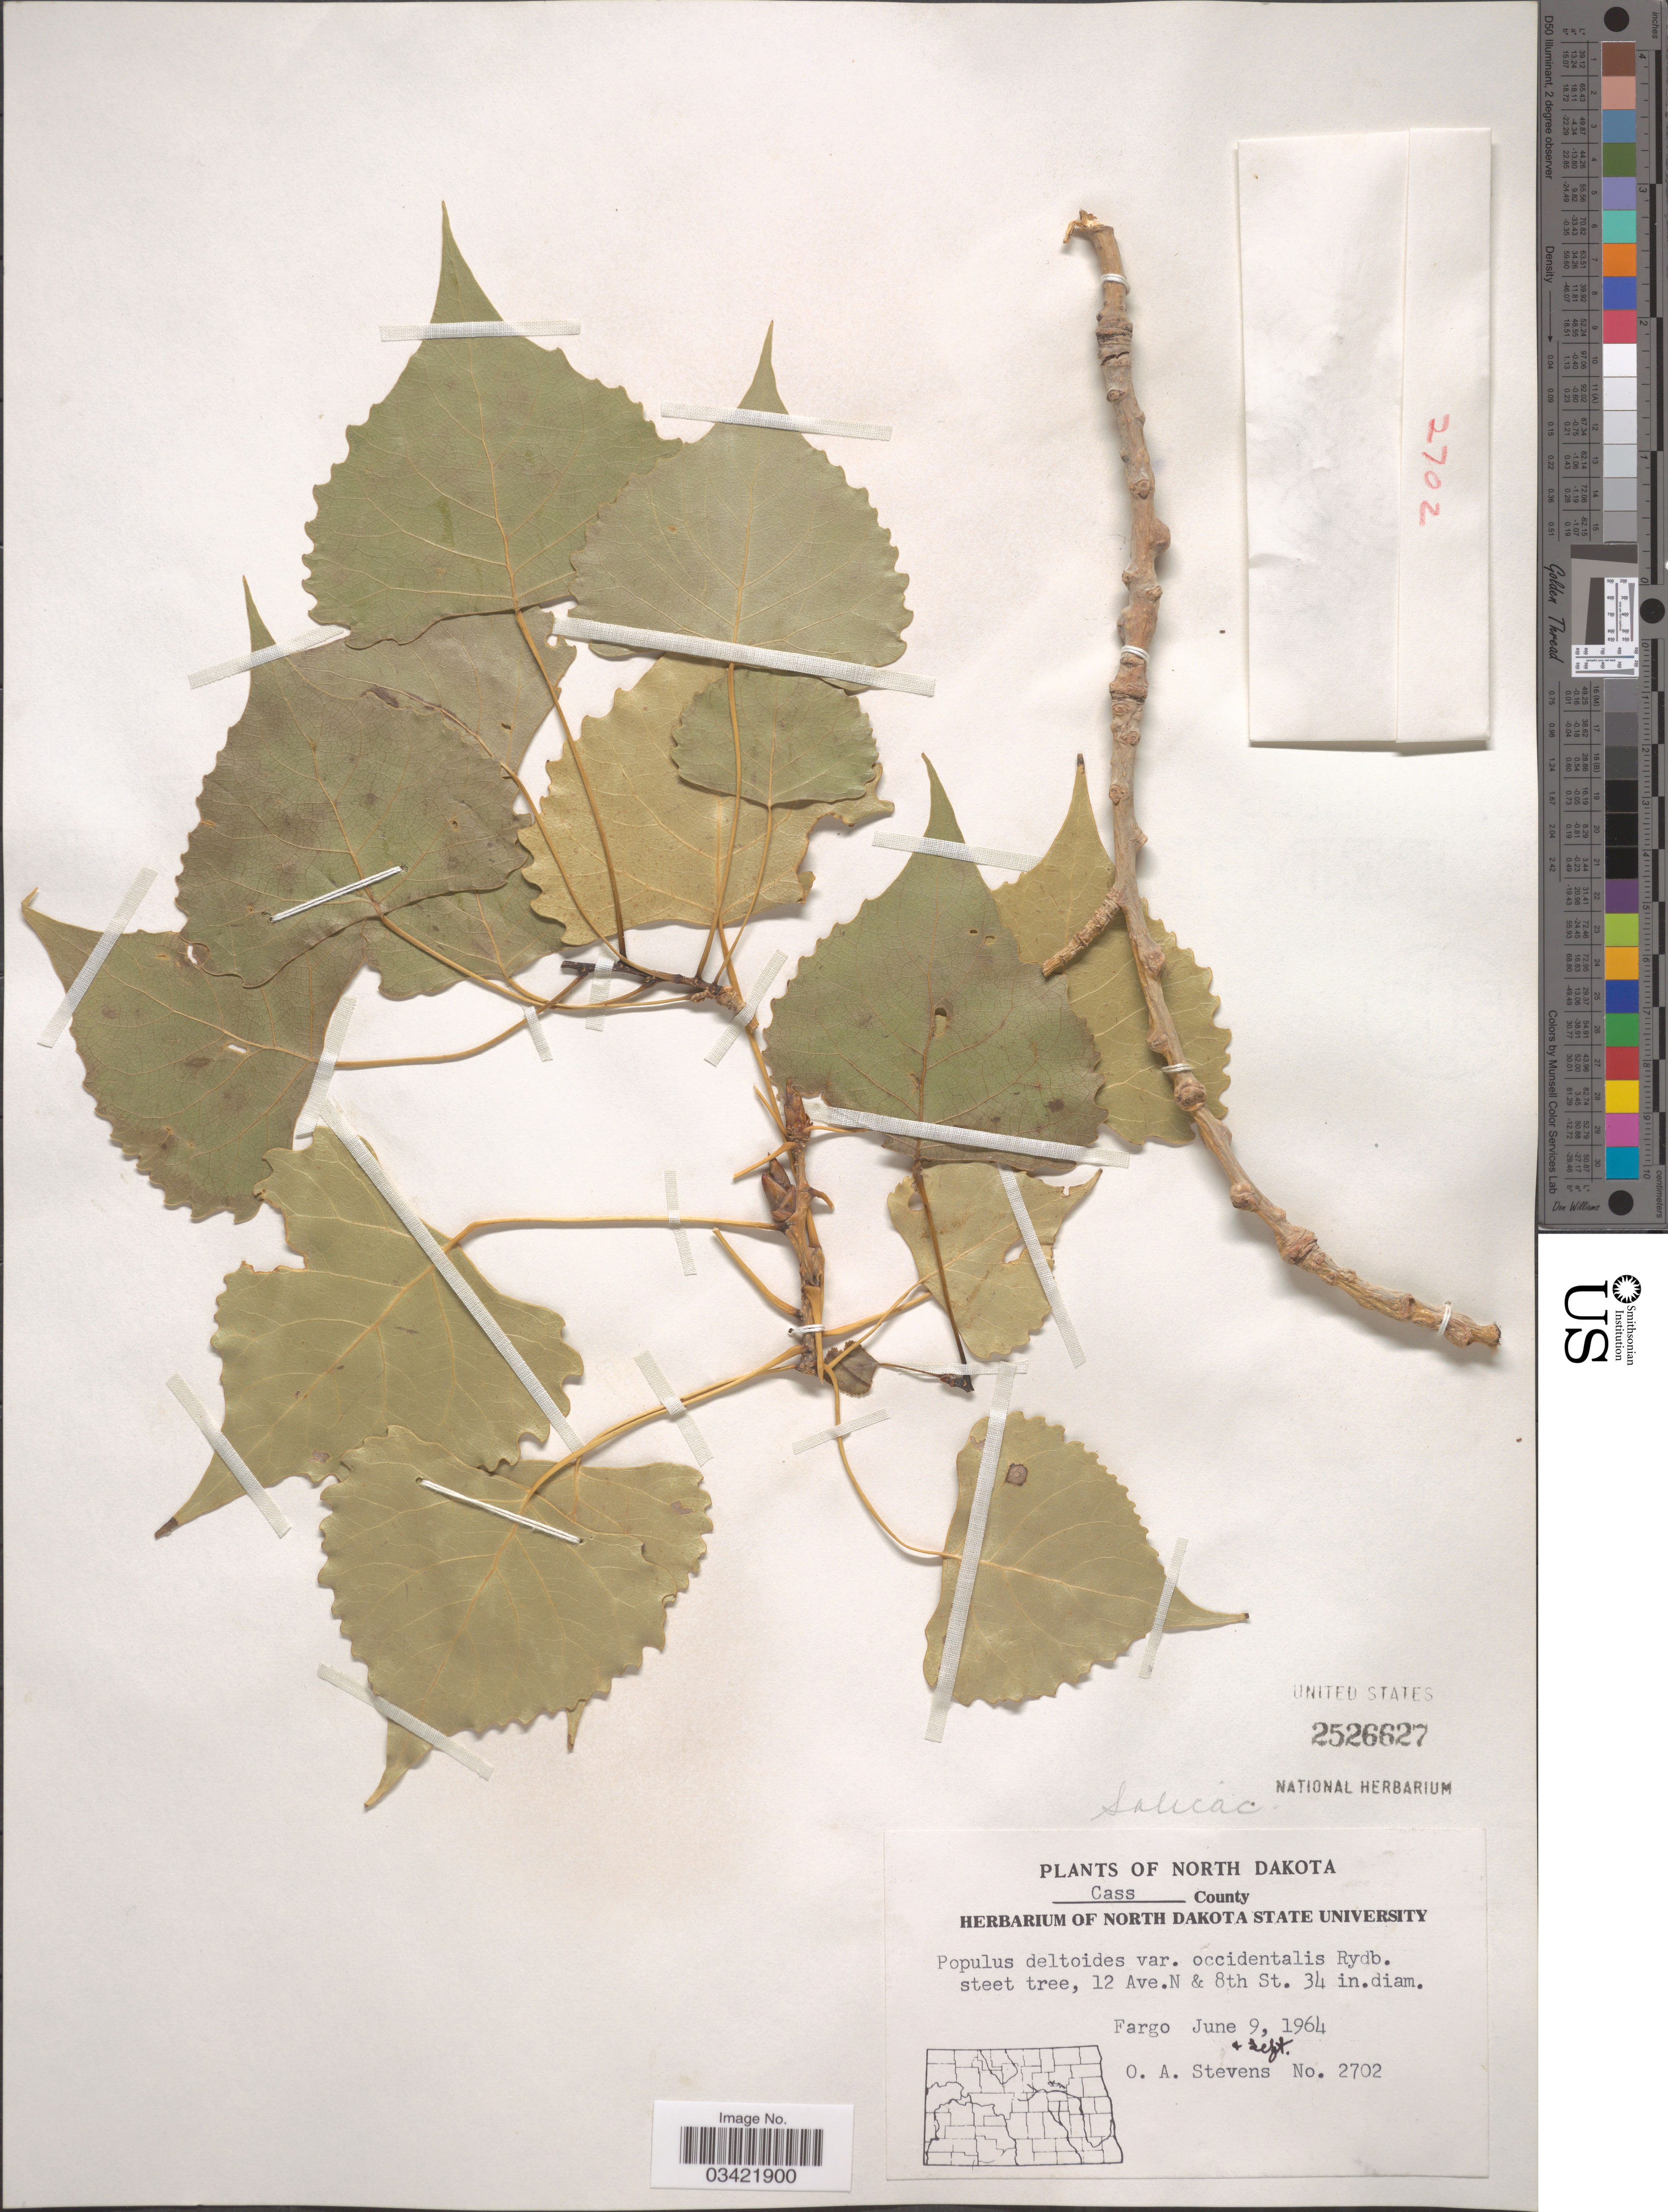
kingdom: Plantae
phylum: Tracheophyta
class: Magnoliopsida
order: Malpighiales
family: Salicaceae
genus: Populus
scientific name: Populus deltoides subsp. monilifera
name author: (Aiton) Eckenw.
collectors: O. A. Stevens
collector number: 2702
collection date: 1964-06-09/1964-09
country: United States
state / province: North Dakota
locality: Cass County. 12 Ave. N & 8th St. Fargo.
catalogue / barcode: US 2526627